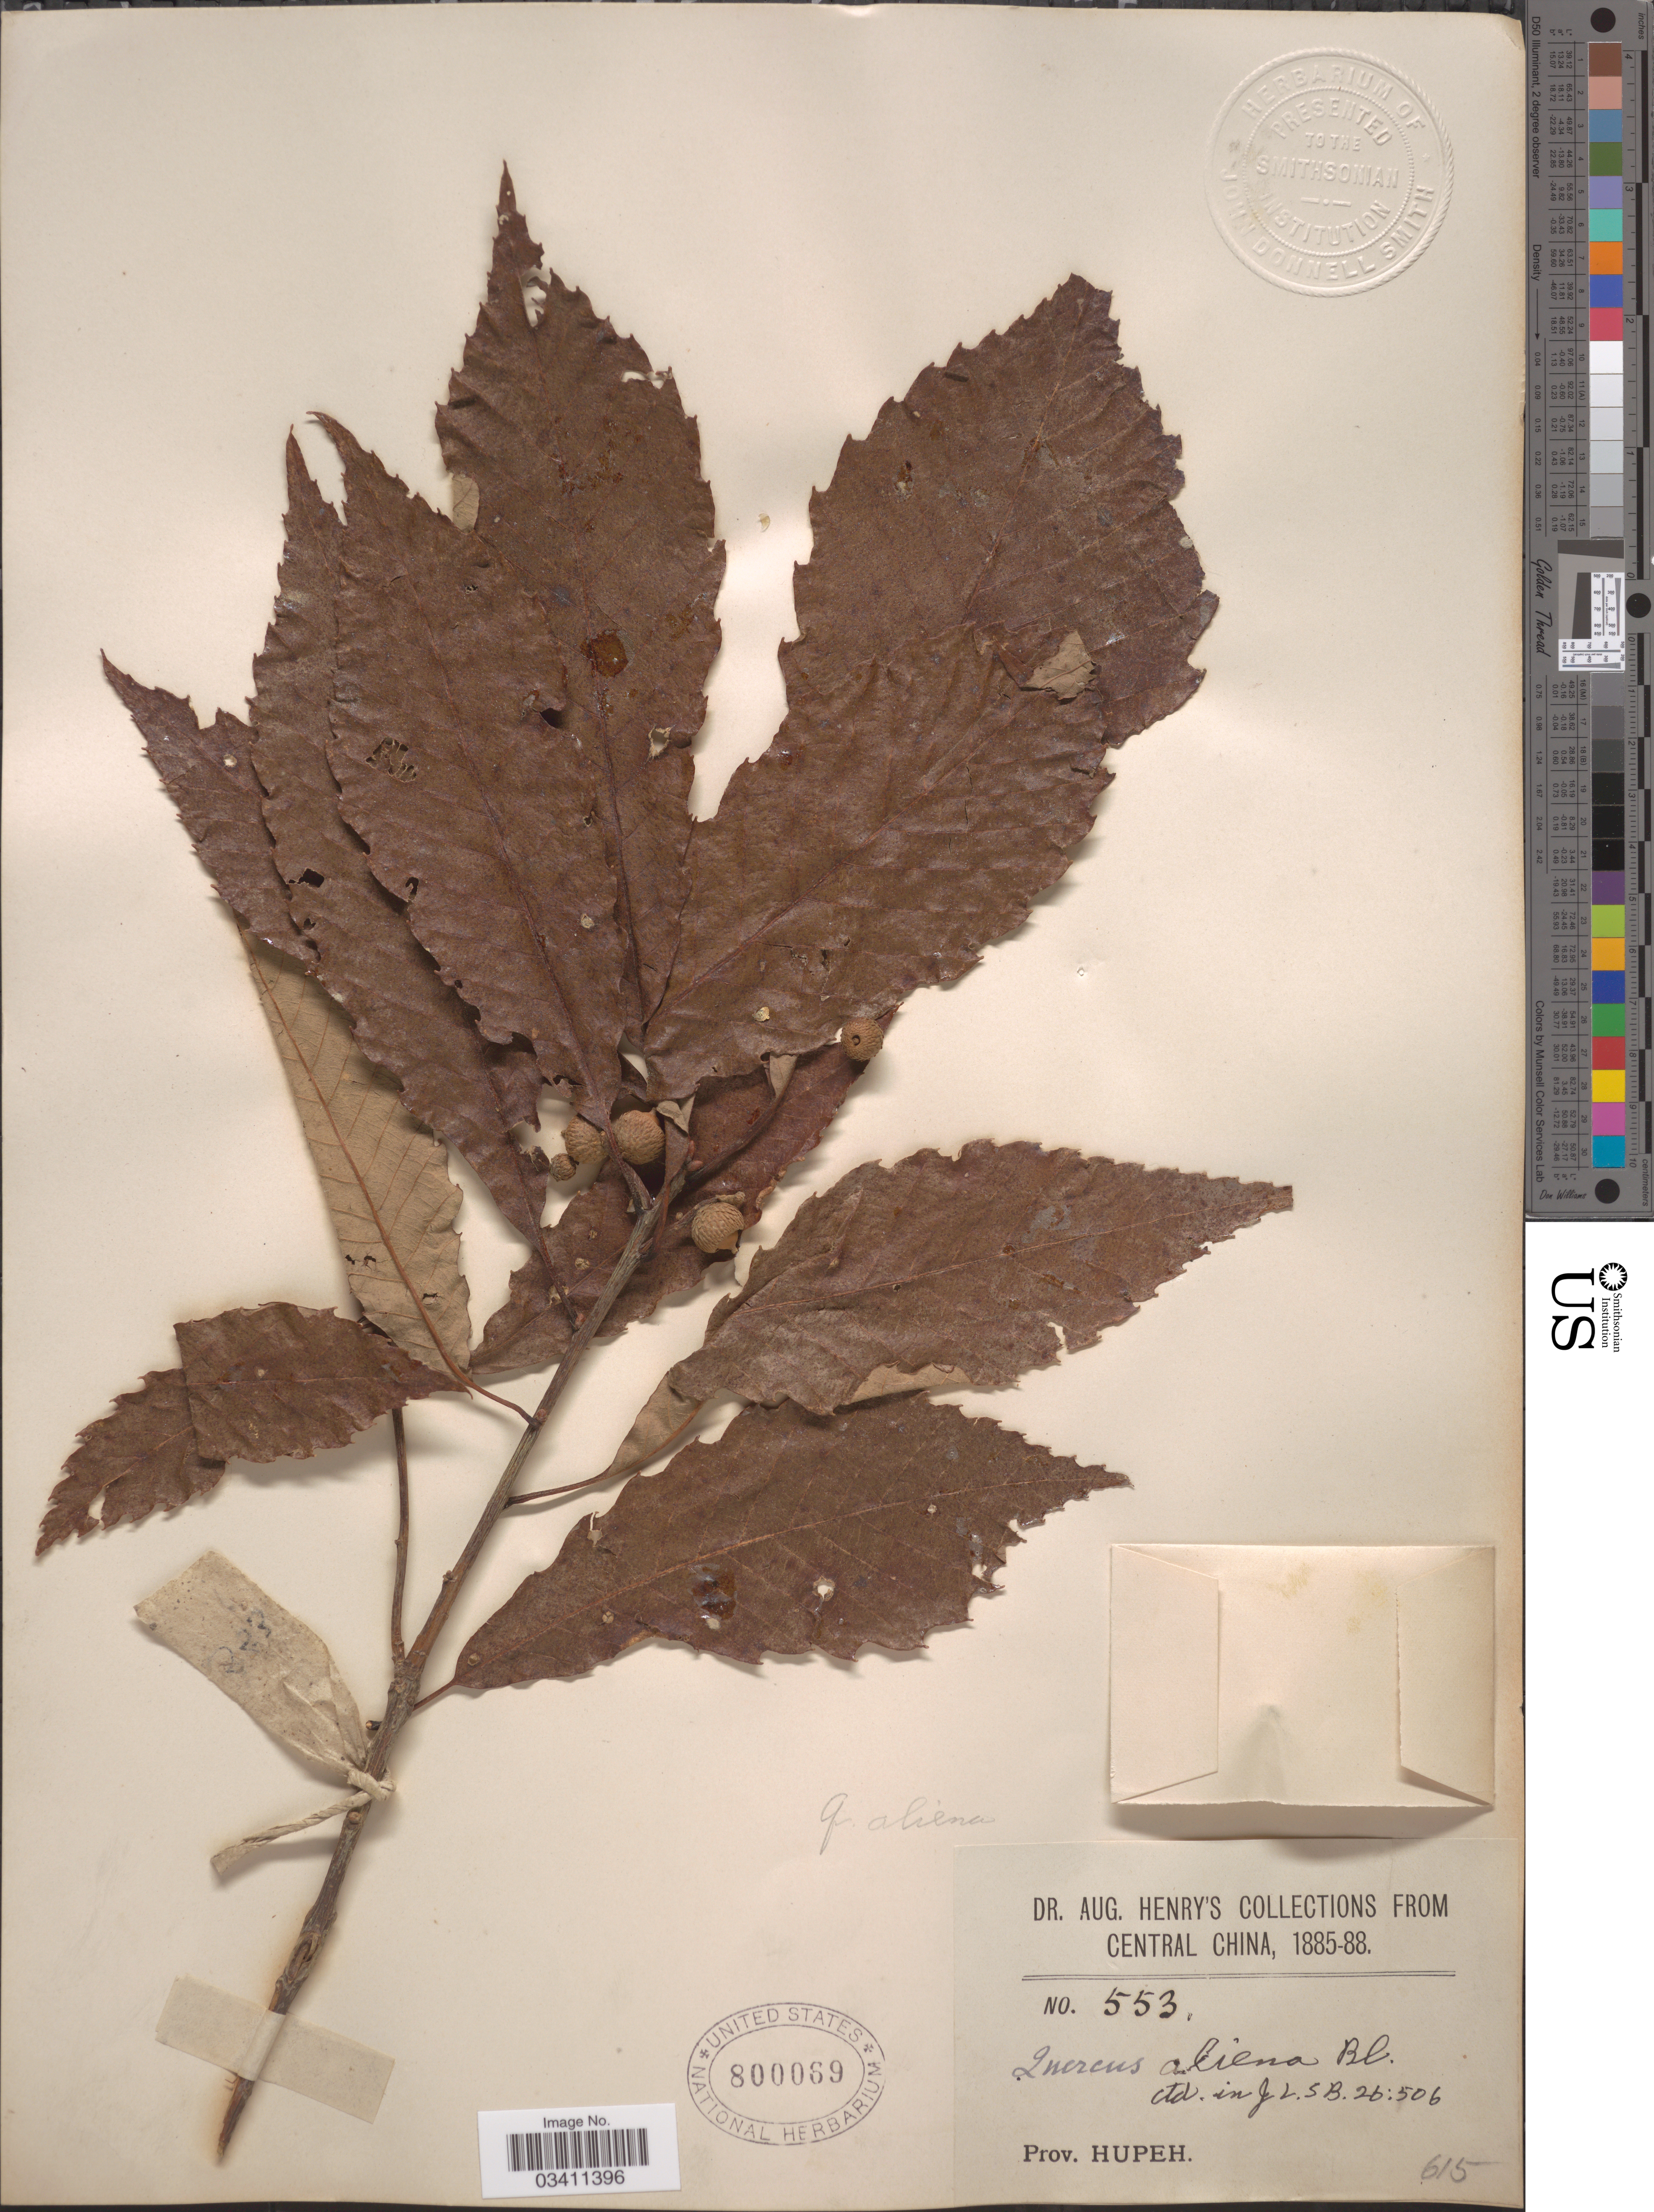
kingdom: Plantae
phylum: Tracheophyta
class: Magnoliopsida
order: Fagales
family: Fagaceae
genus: Quercus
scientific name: Quercus aliena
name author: Blume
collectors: A. Henry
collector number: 553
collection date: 1885/1888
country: China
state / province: Hubei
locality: Central China. Prov. Hupeh.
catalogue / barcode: US 800069